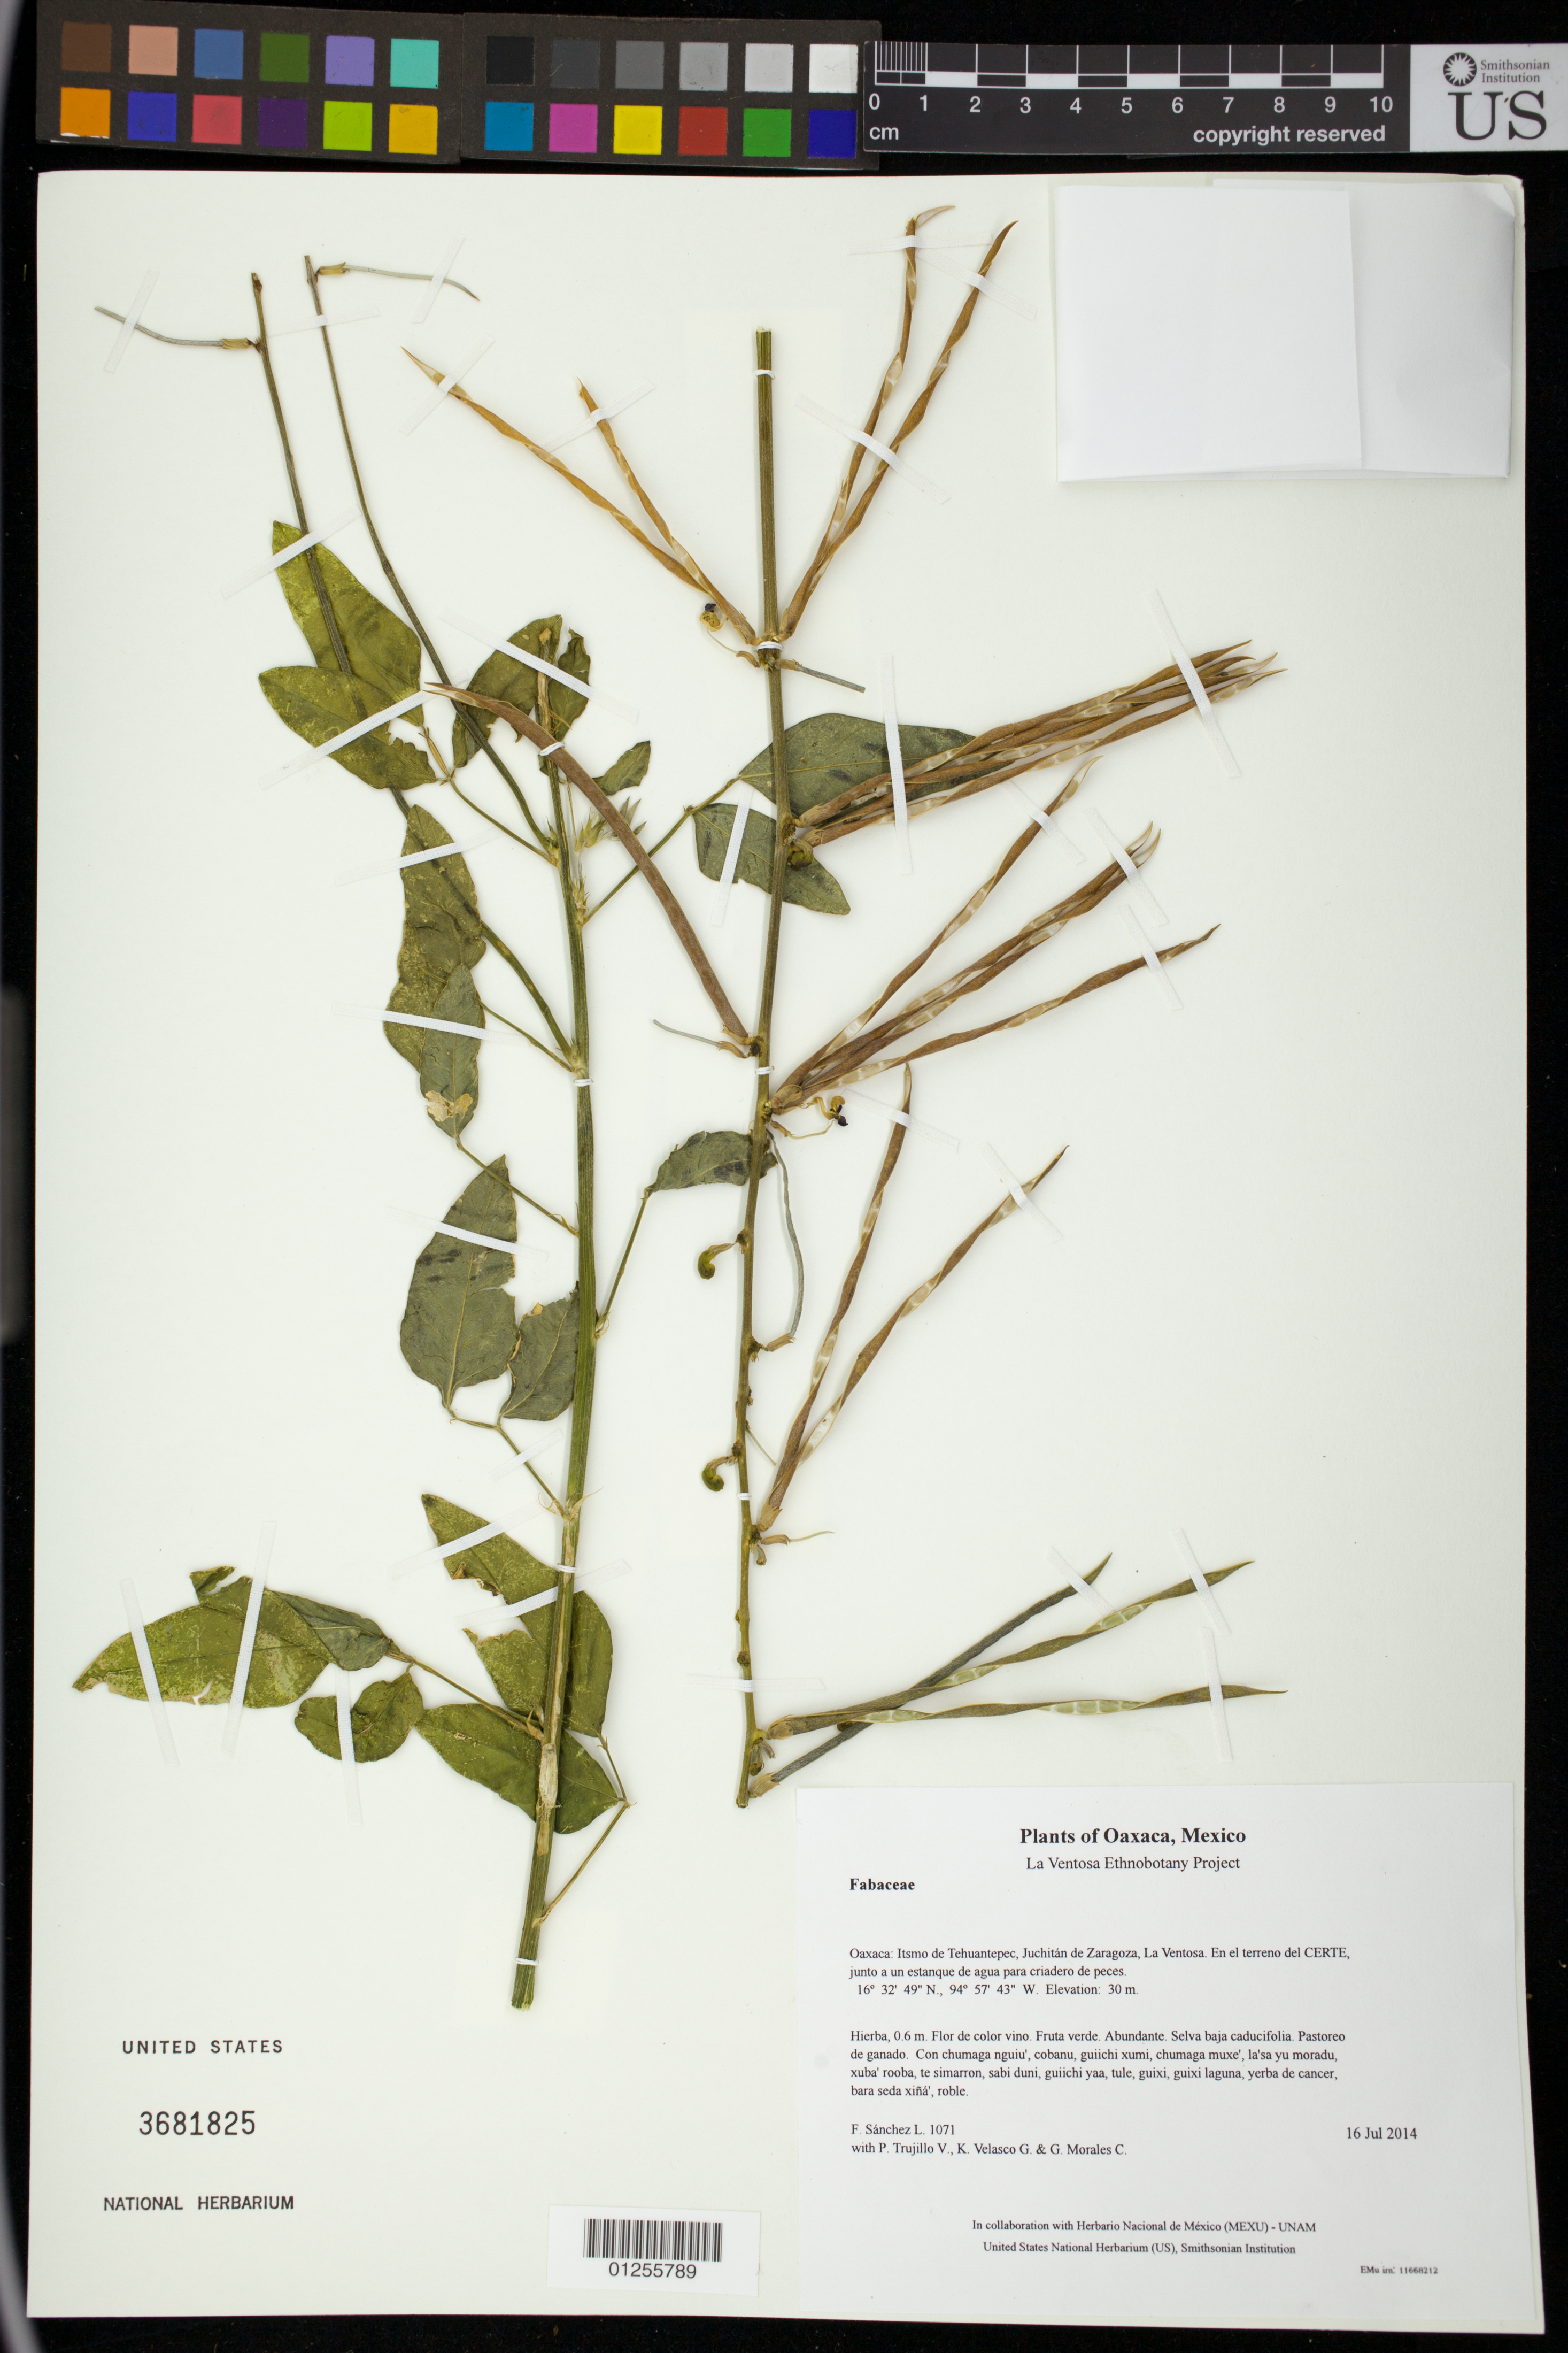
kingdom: Plantae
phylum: Tracheophyta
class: Magnoliopsida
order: Fabales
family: Fabaceae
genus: Macroptilium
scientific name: Macroptilium lathyroides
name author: (L.) Urb.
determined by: Torres-Colín, Leticia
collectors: F. Sánchez L., P. Trujillo V., K. Velasco G. & G. Morales C.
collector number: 1071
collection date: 2014-07-16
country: Mexico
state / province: Oaxaca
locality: Itsmo de Tehuantepec, Juchitán de Zaragoza, La Ventosa. En el terreno del CERTE, junto a un estanque de agua para criadero de peces.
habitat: Selva baja caducifolia. Pastoreo de ganado.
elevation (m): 30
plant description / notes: JEBOT, MEXU, SERO, SIPI, US; Guixi bandaga. 0.6 m. Guie' naxiña' nacahui. Cuaananaxhi naga'. Stale.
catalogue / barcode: US 3681825